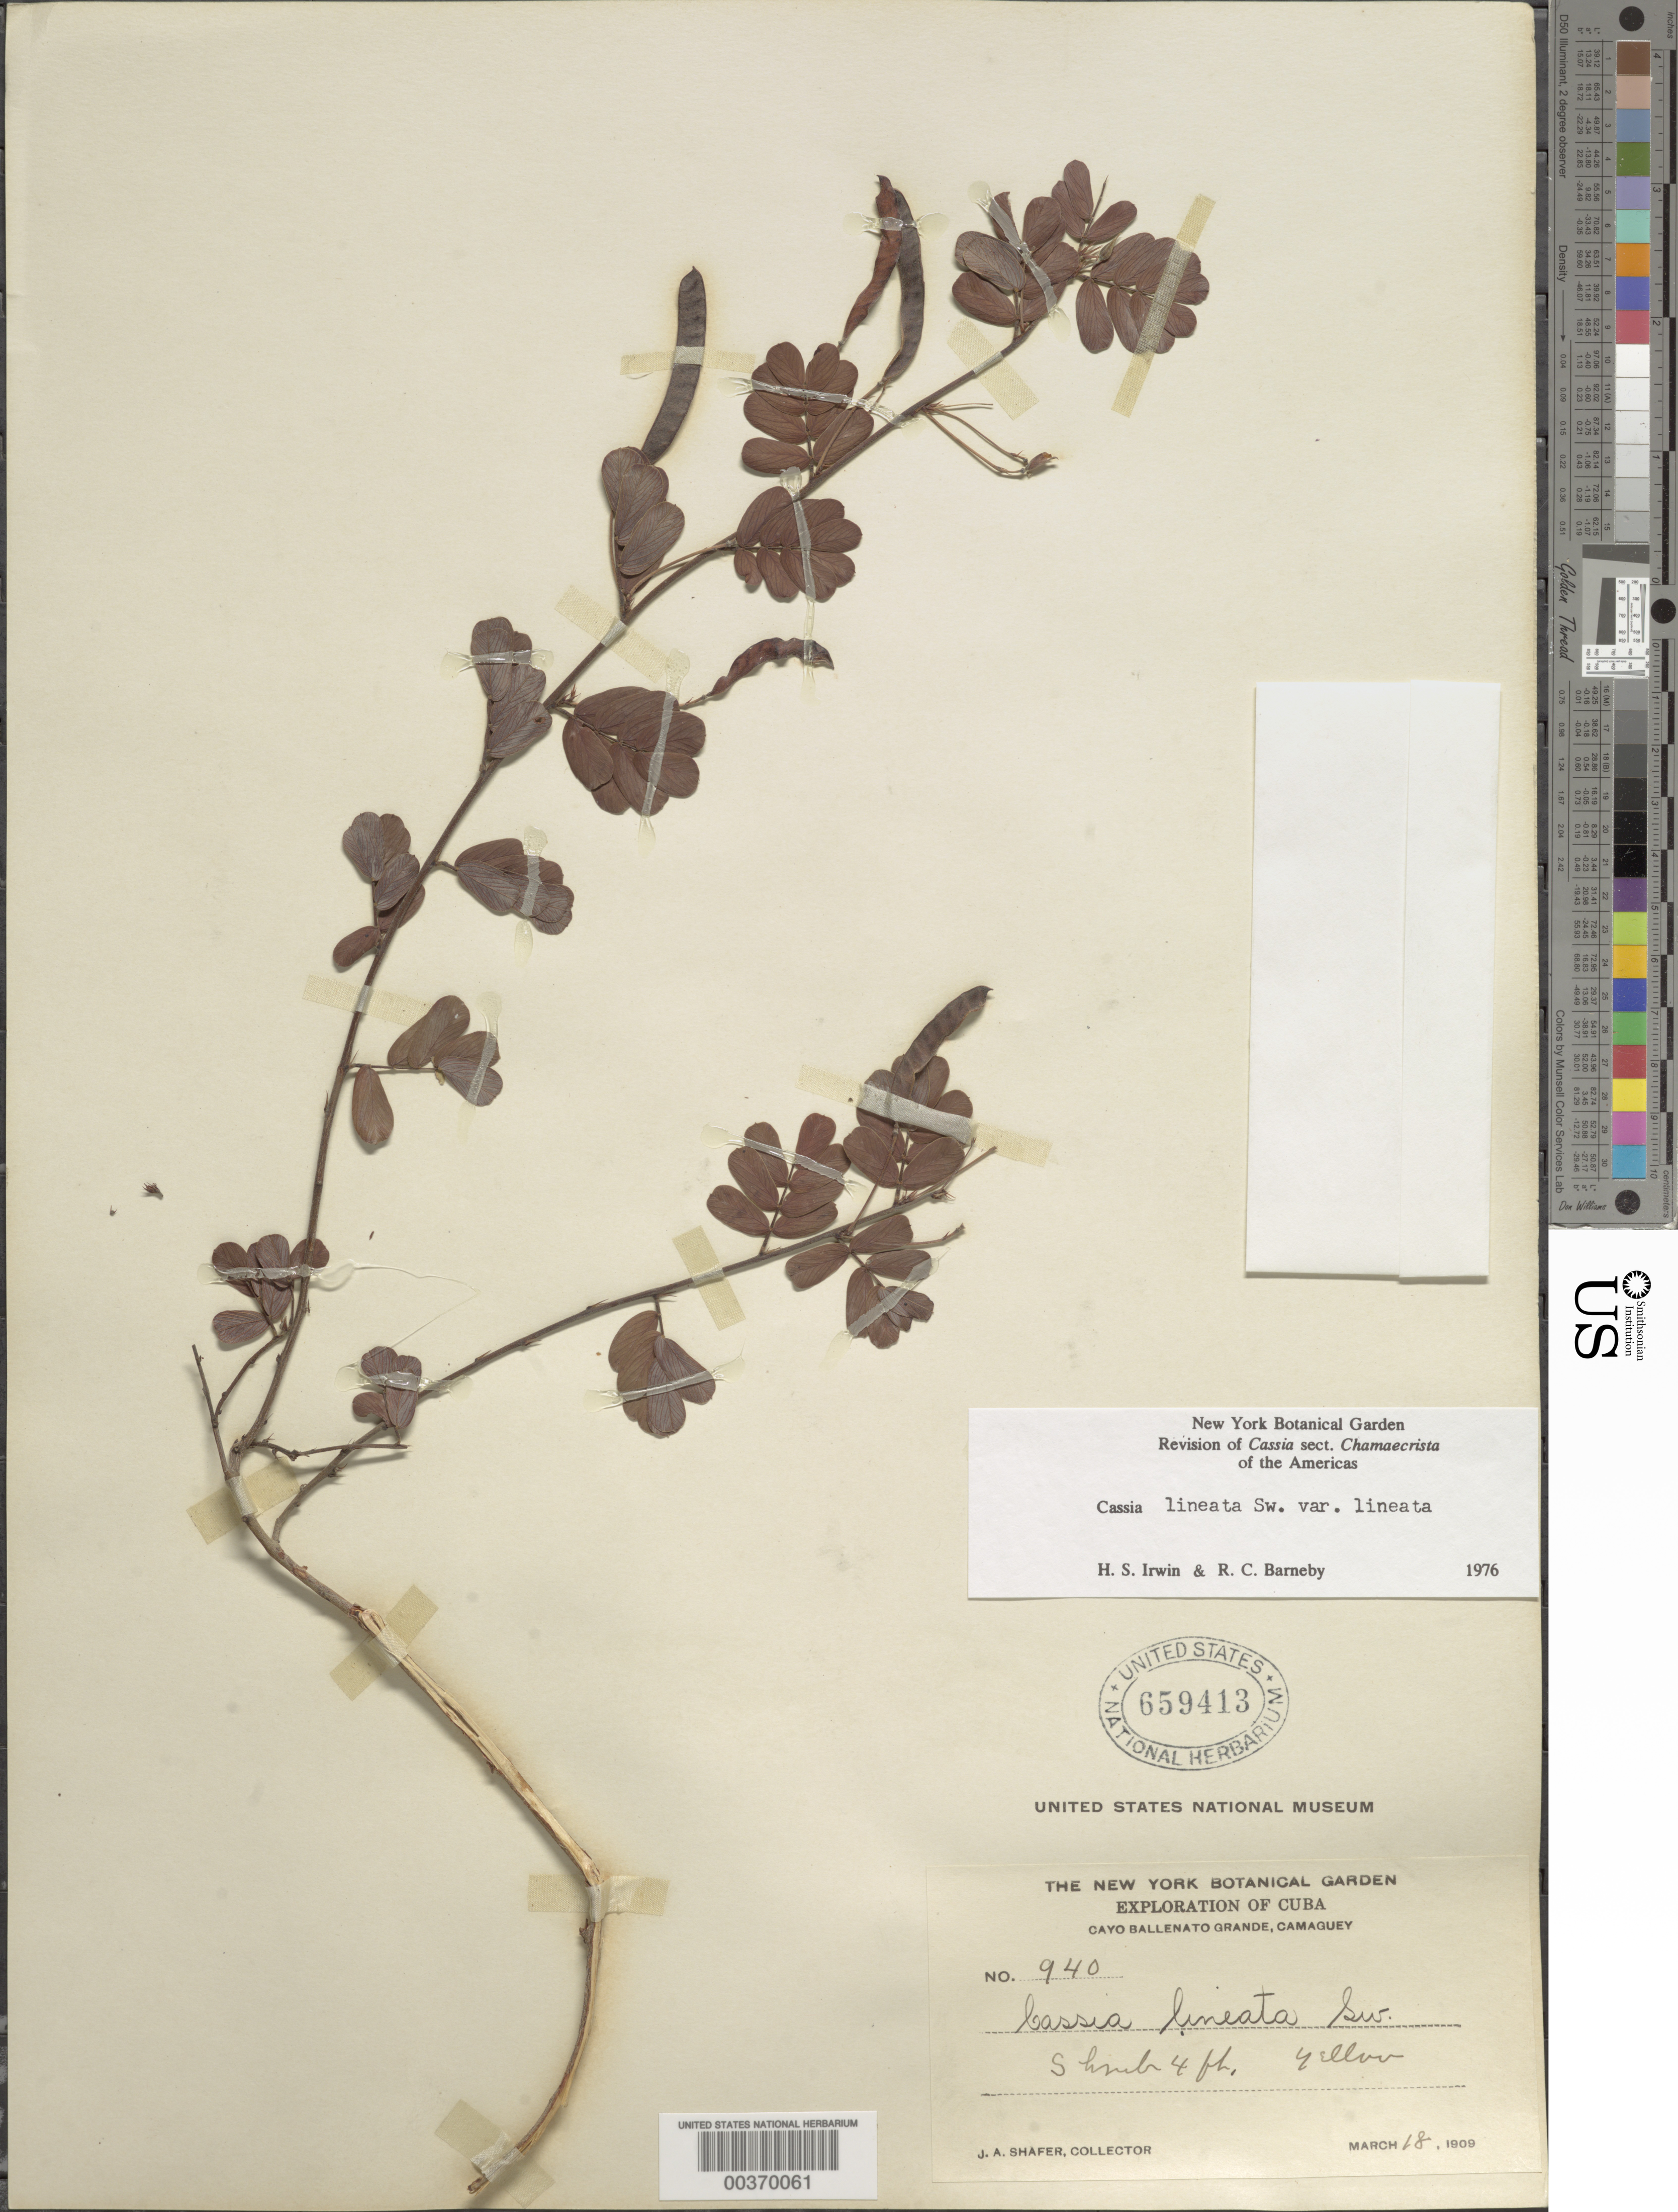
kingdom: Plantae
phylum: Tracheophyta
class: Magnoliopsida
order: Fabales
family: Fabaceae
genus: Chamaecrista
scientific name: Chamaecrista lineata var. lineata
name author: (Sw.) Greene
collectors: J. A. Shafer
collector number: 940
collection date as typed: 18 Mar 1909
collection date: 1909-03-18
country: Cuba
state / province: Camagüey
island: Greater Antilles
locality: Cayo Ballenato Grande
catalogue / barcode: US 659413